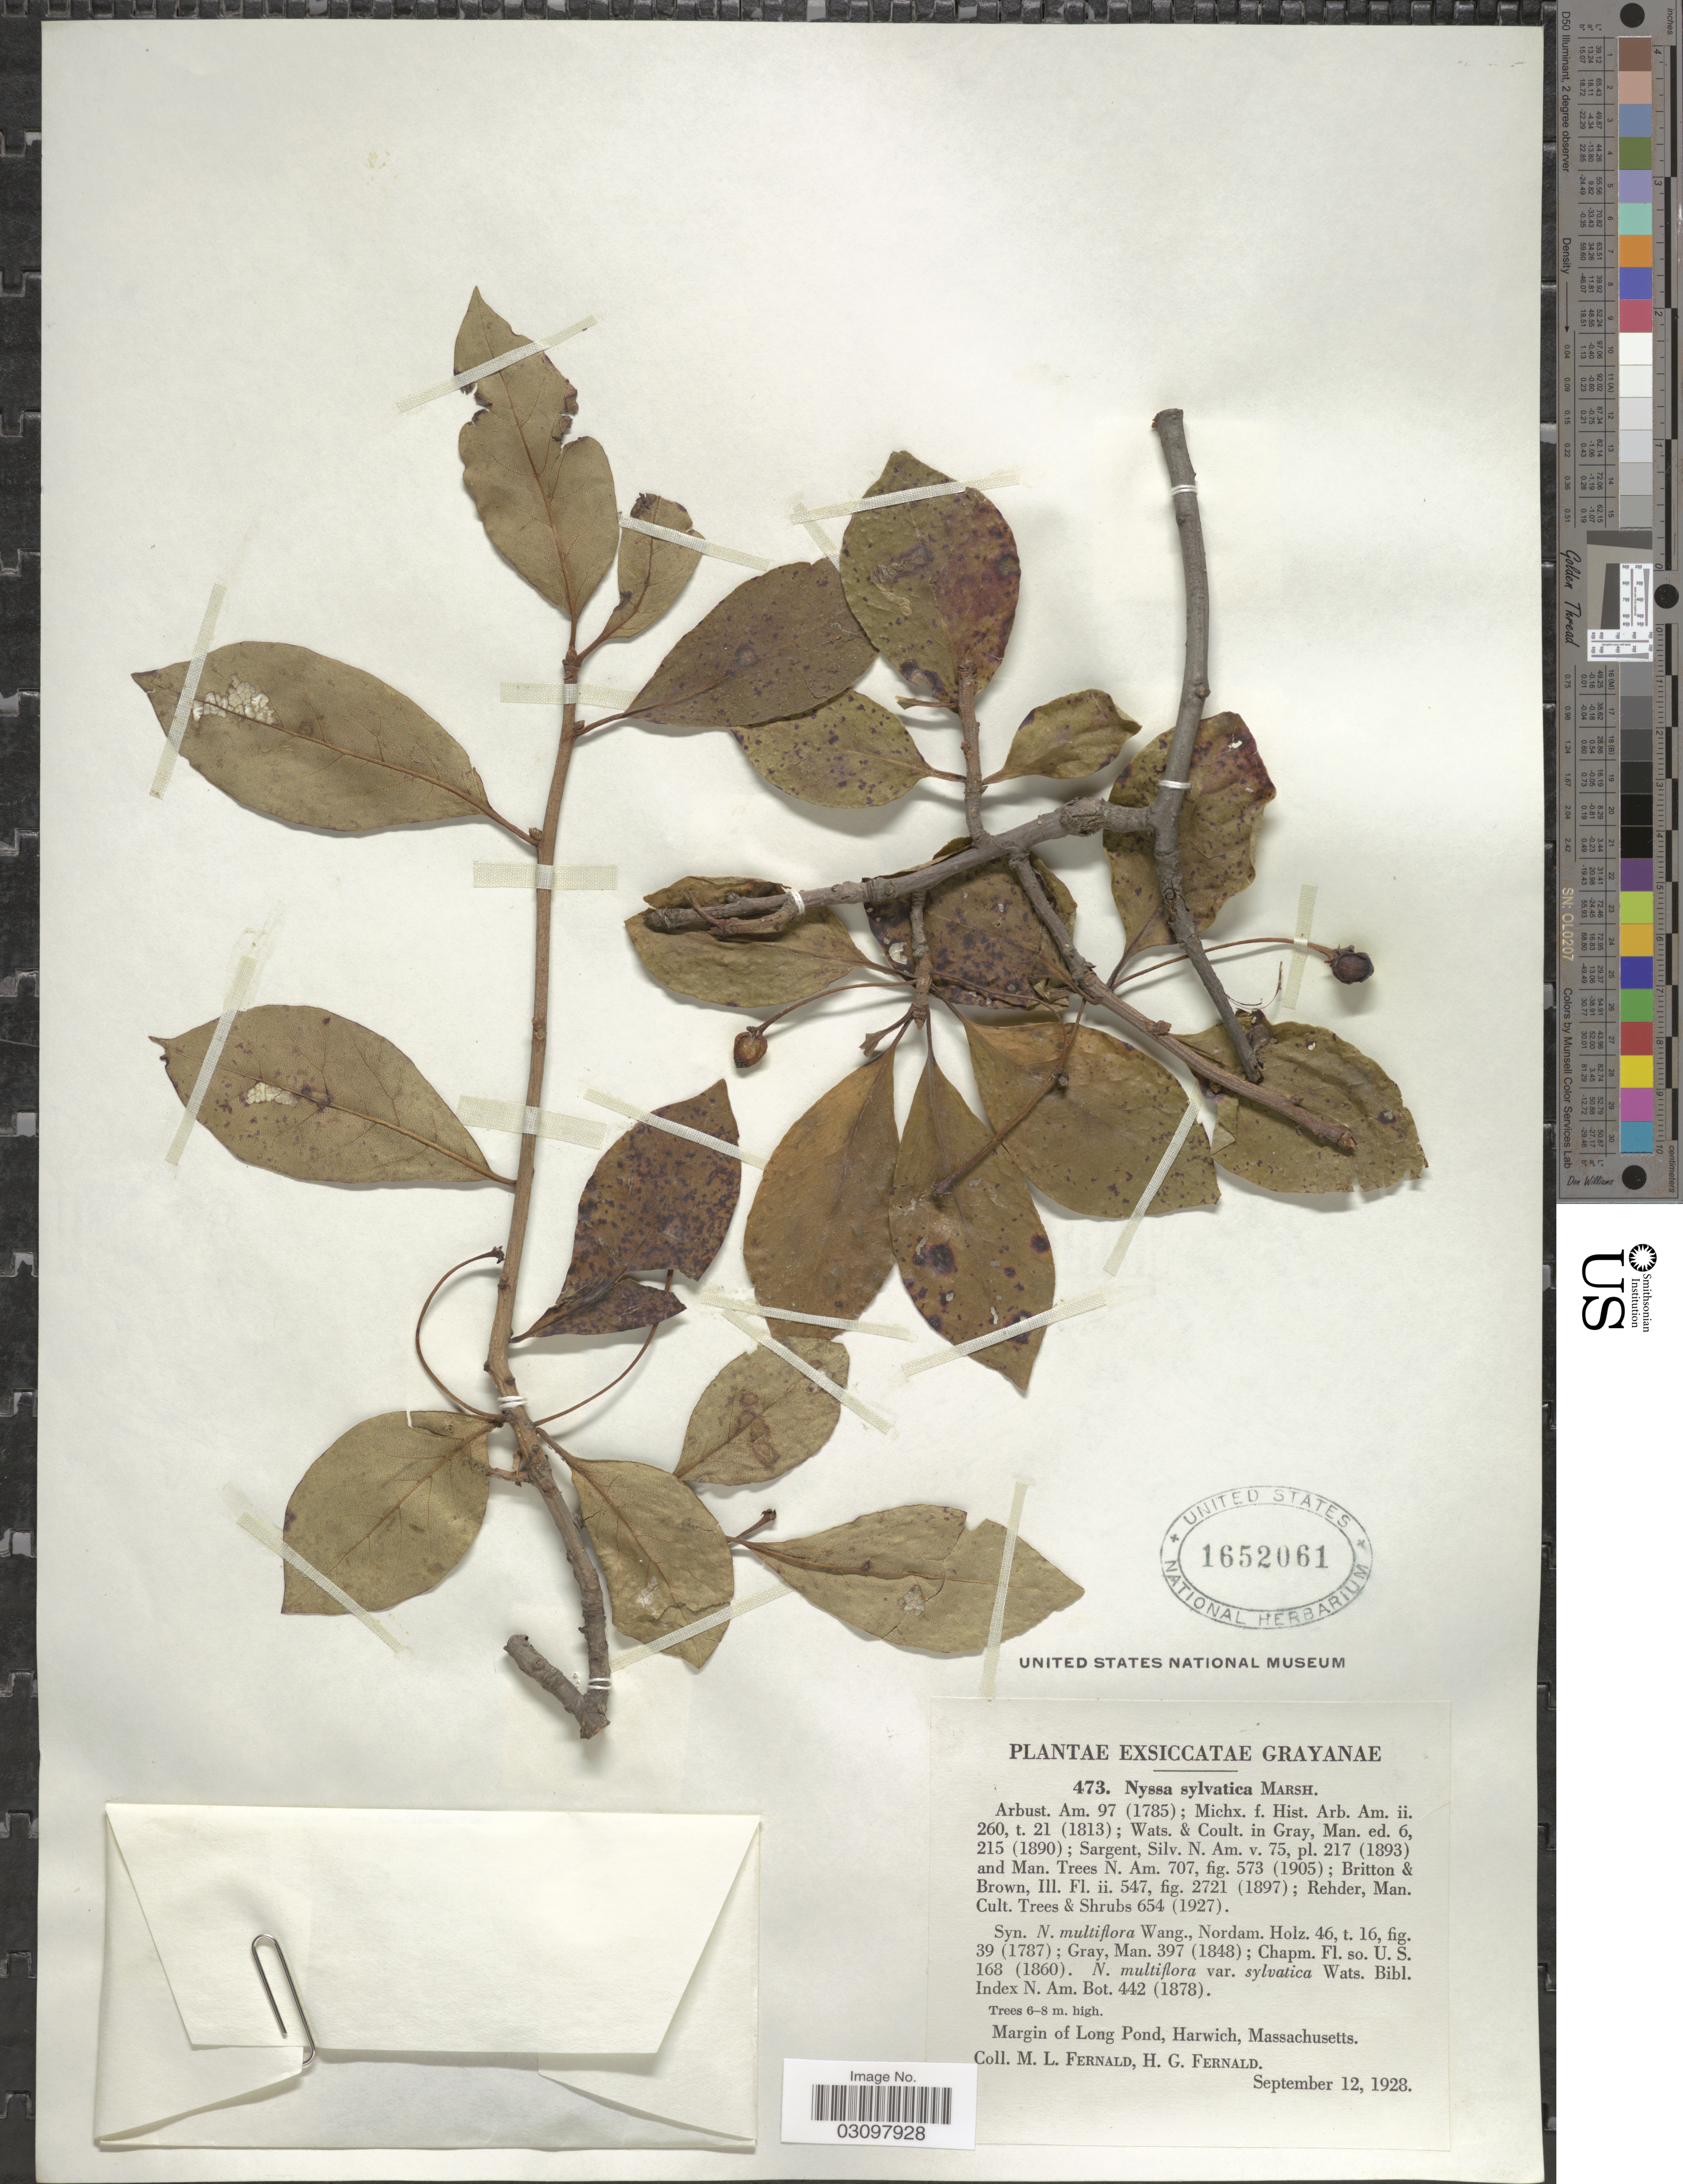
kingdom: Plantae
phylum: Tracheophyta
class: Magnoliopsida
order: Cornales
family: Nyssaceae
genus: Nyssa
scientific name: Nyssa sylvatica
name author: Marshall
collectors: M. L. Fernald & H. Fernald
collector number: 473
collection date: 1928-09-12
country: United States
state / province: Massachusetts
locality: Grayanae. Margin of Long Pond, Harwich.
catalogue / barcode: US 1652061